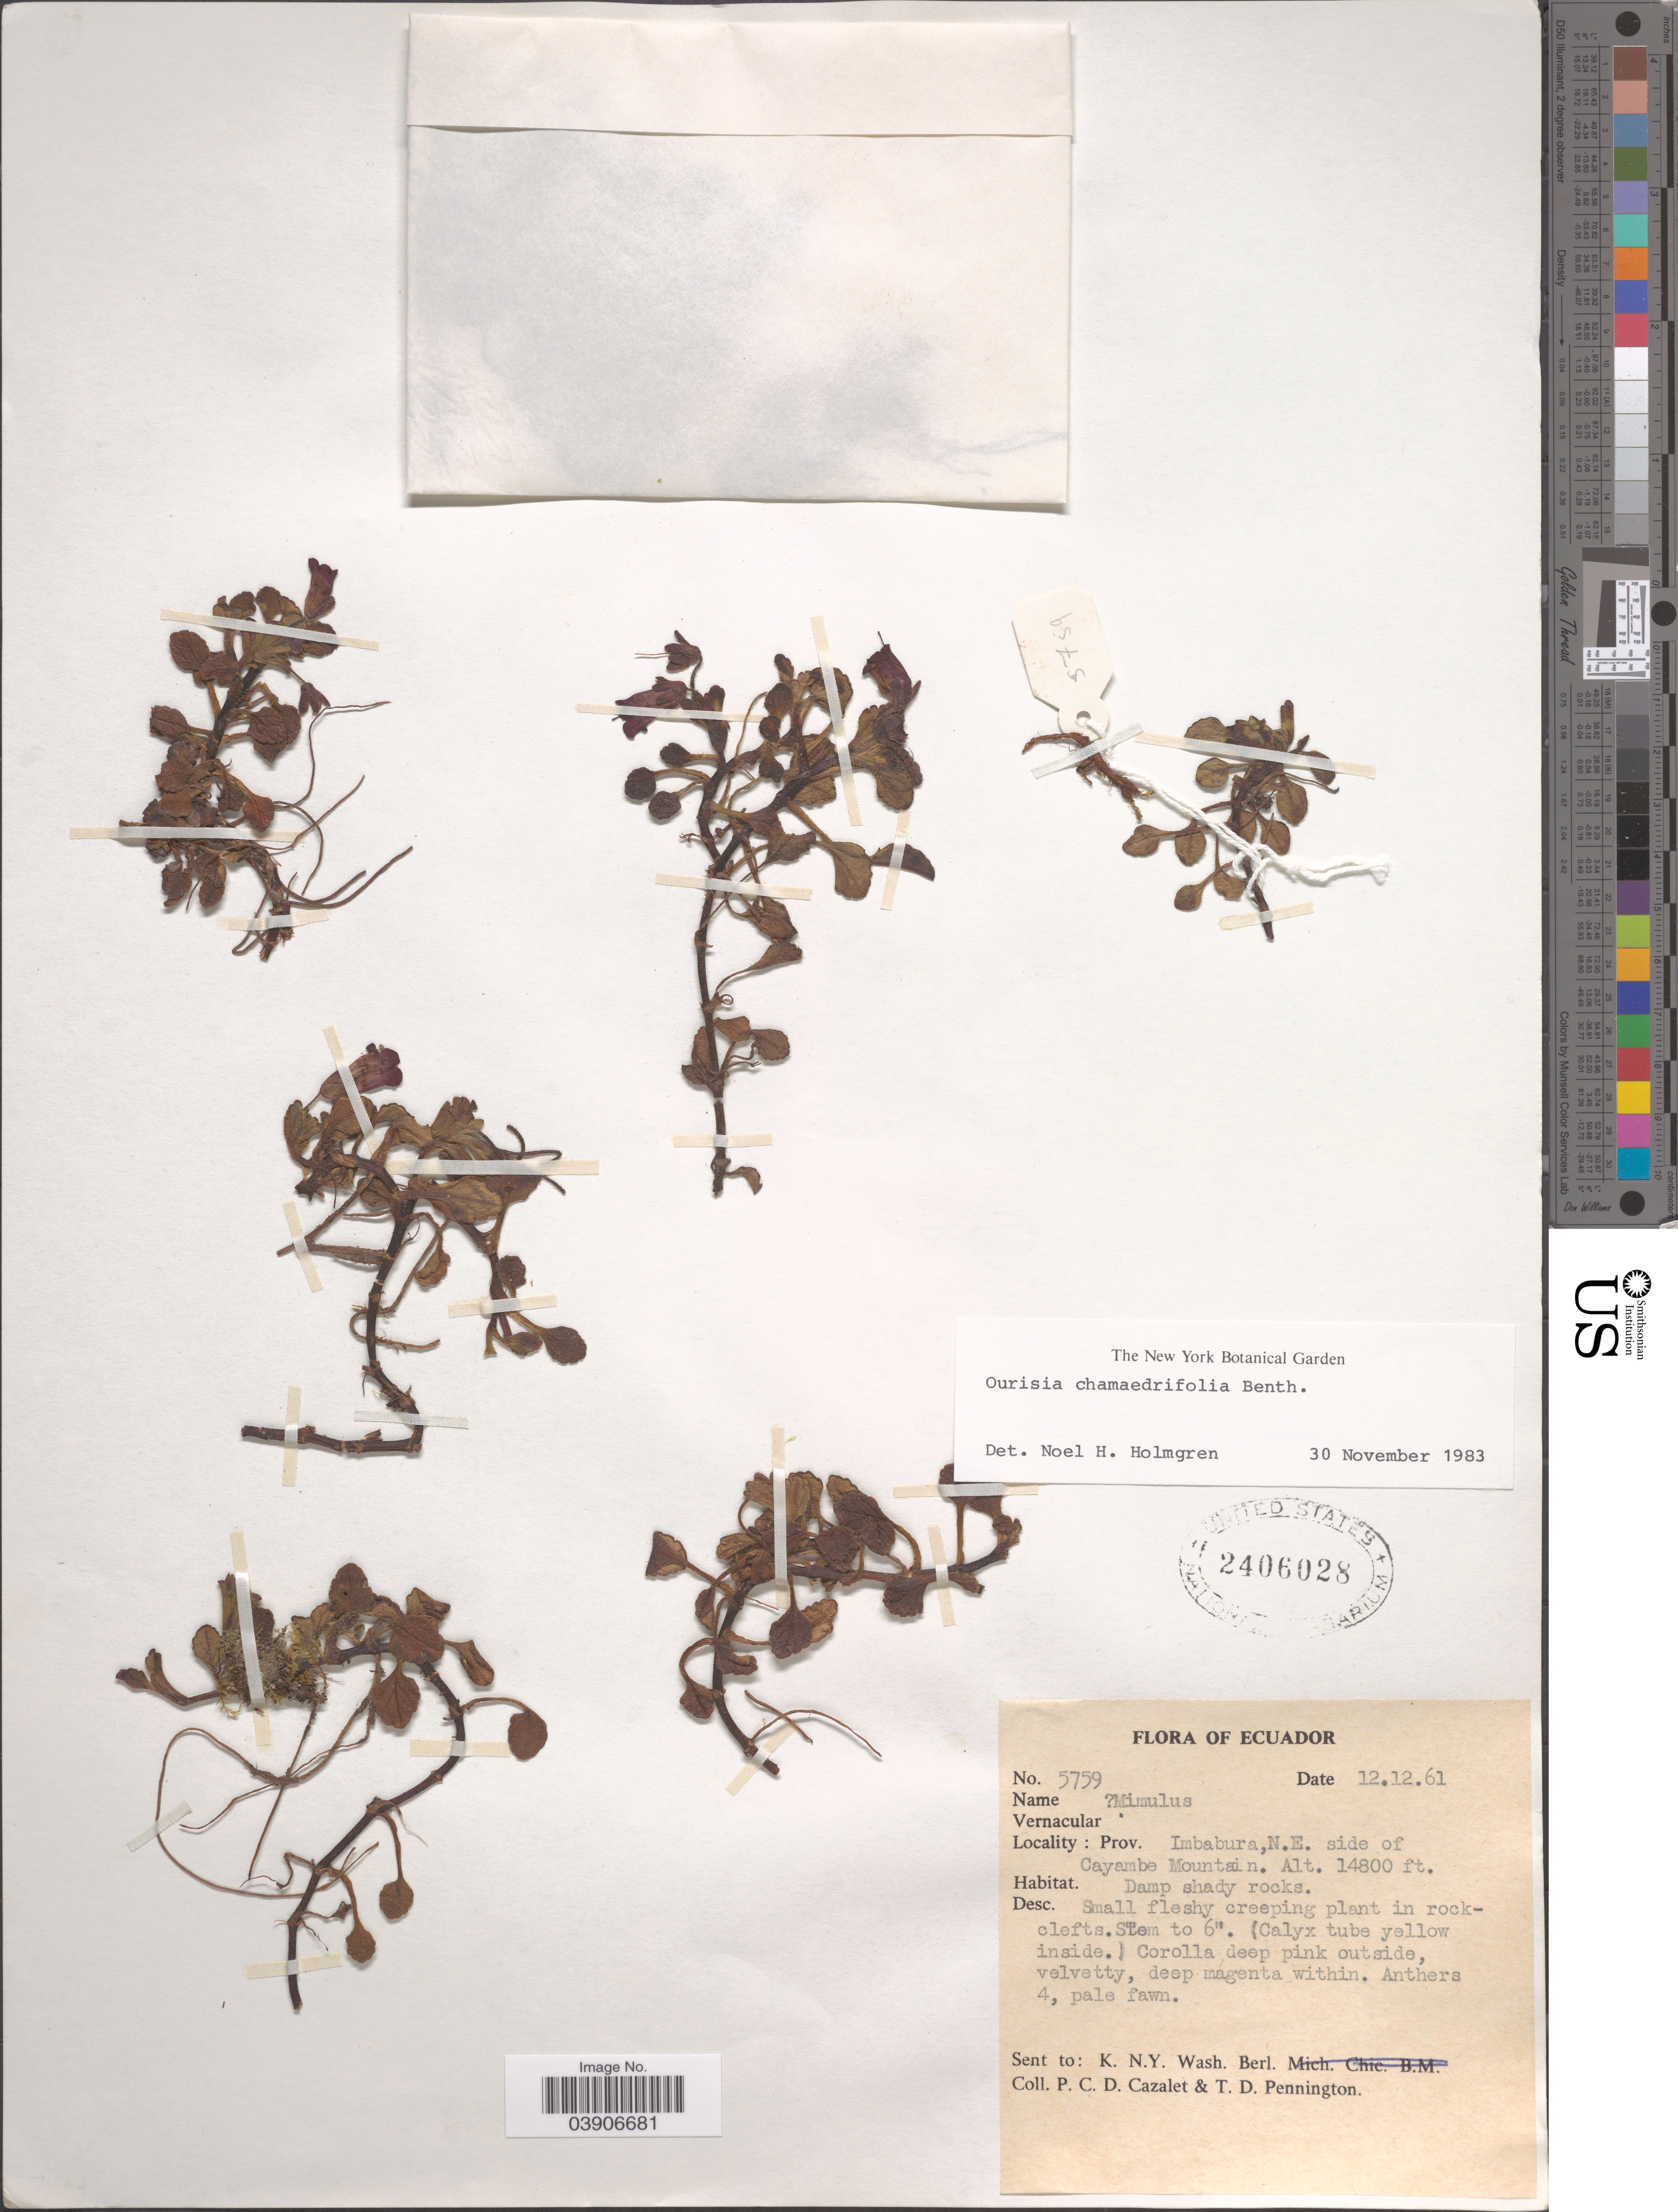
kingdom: Plantae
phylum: Tracheophyta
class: Magnoliopsida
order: Lamiales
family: Plantaginaceae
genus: Ourisia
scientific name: Ourisia chamaedrifolia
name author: Benth.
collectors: P. C. D. Cazalet & T. D. Pennington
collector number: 5759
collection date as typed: Transcribed d/m/y: 12/12/61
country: Ecuador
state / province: Imbabura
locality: N.E. side of Cayambe Mountain.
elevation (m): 4511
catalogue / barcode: US 2406028